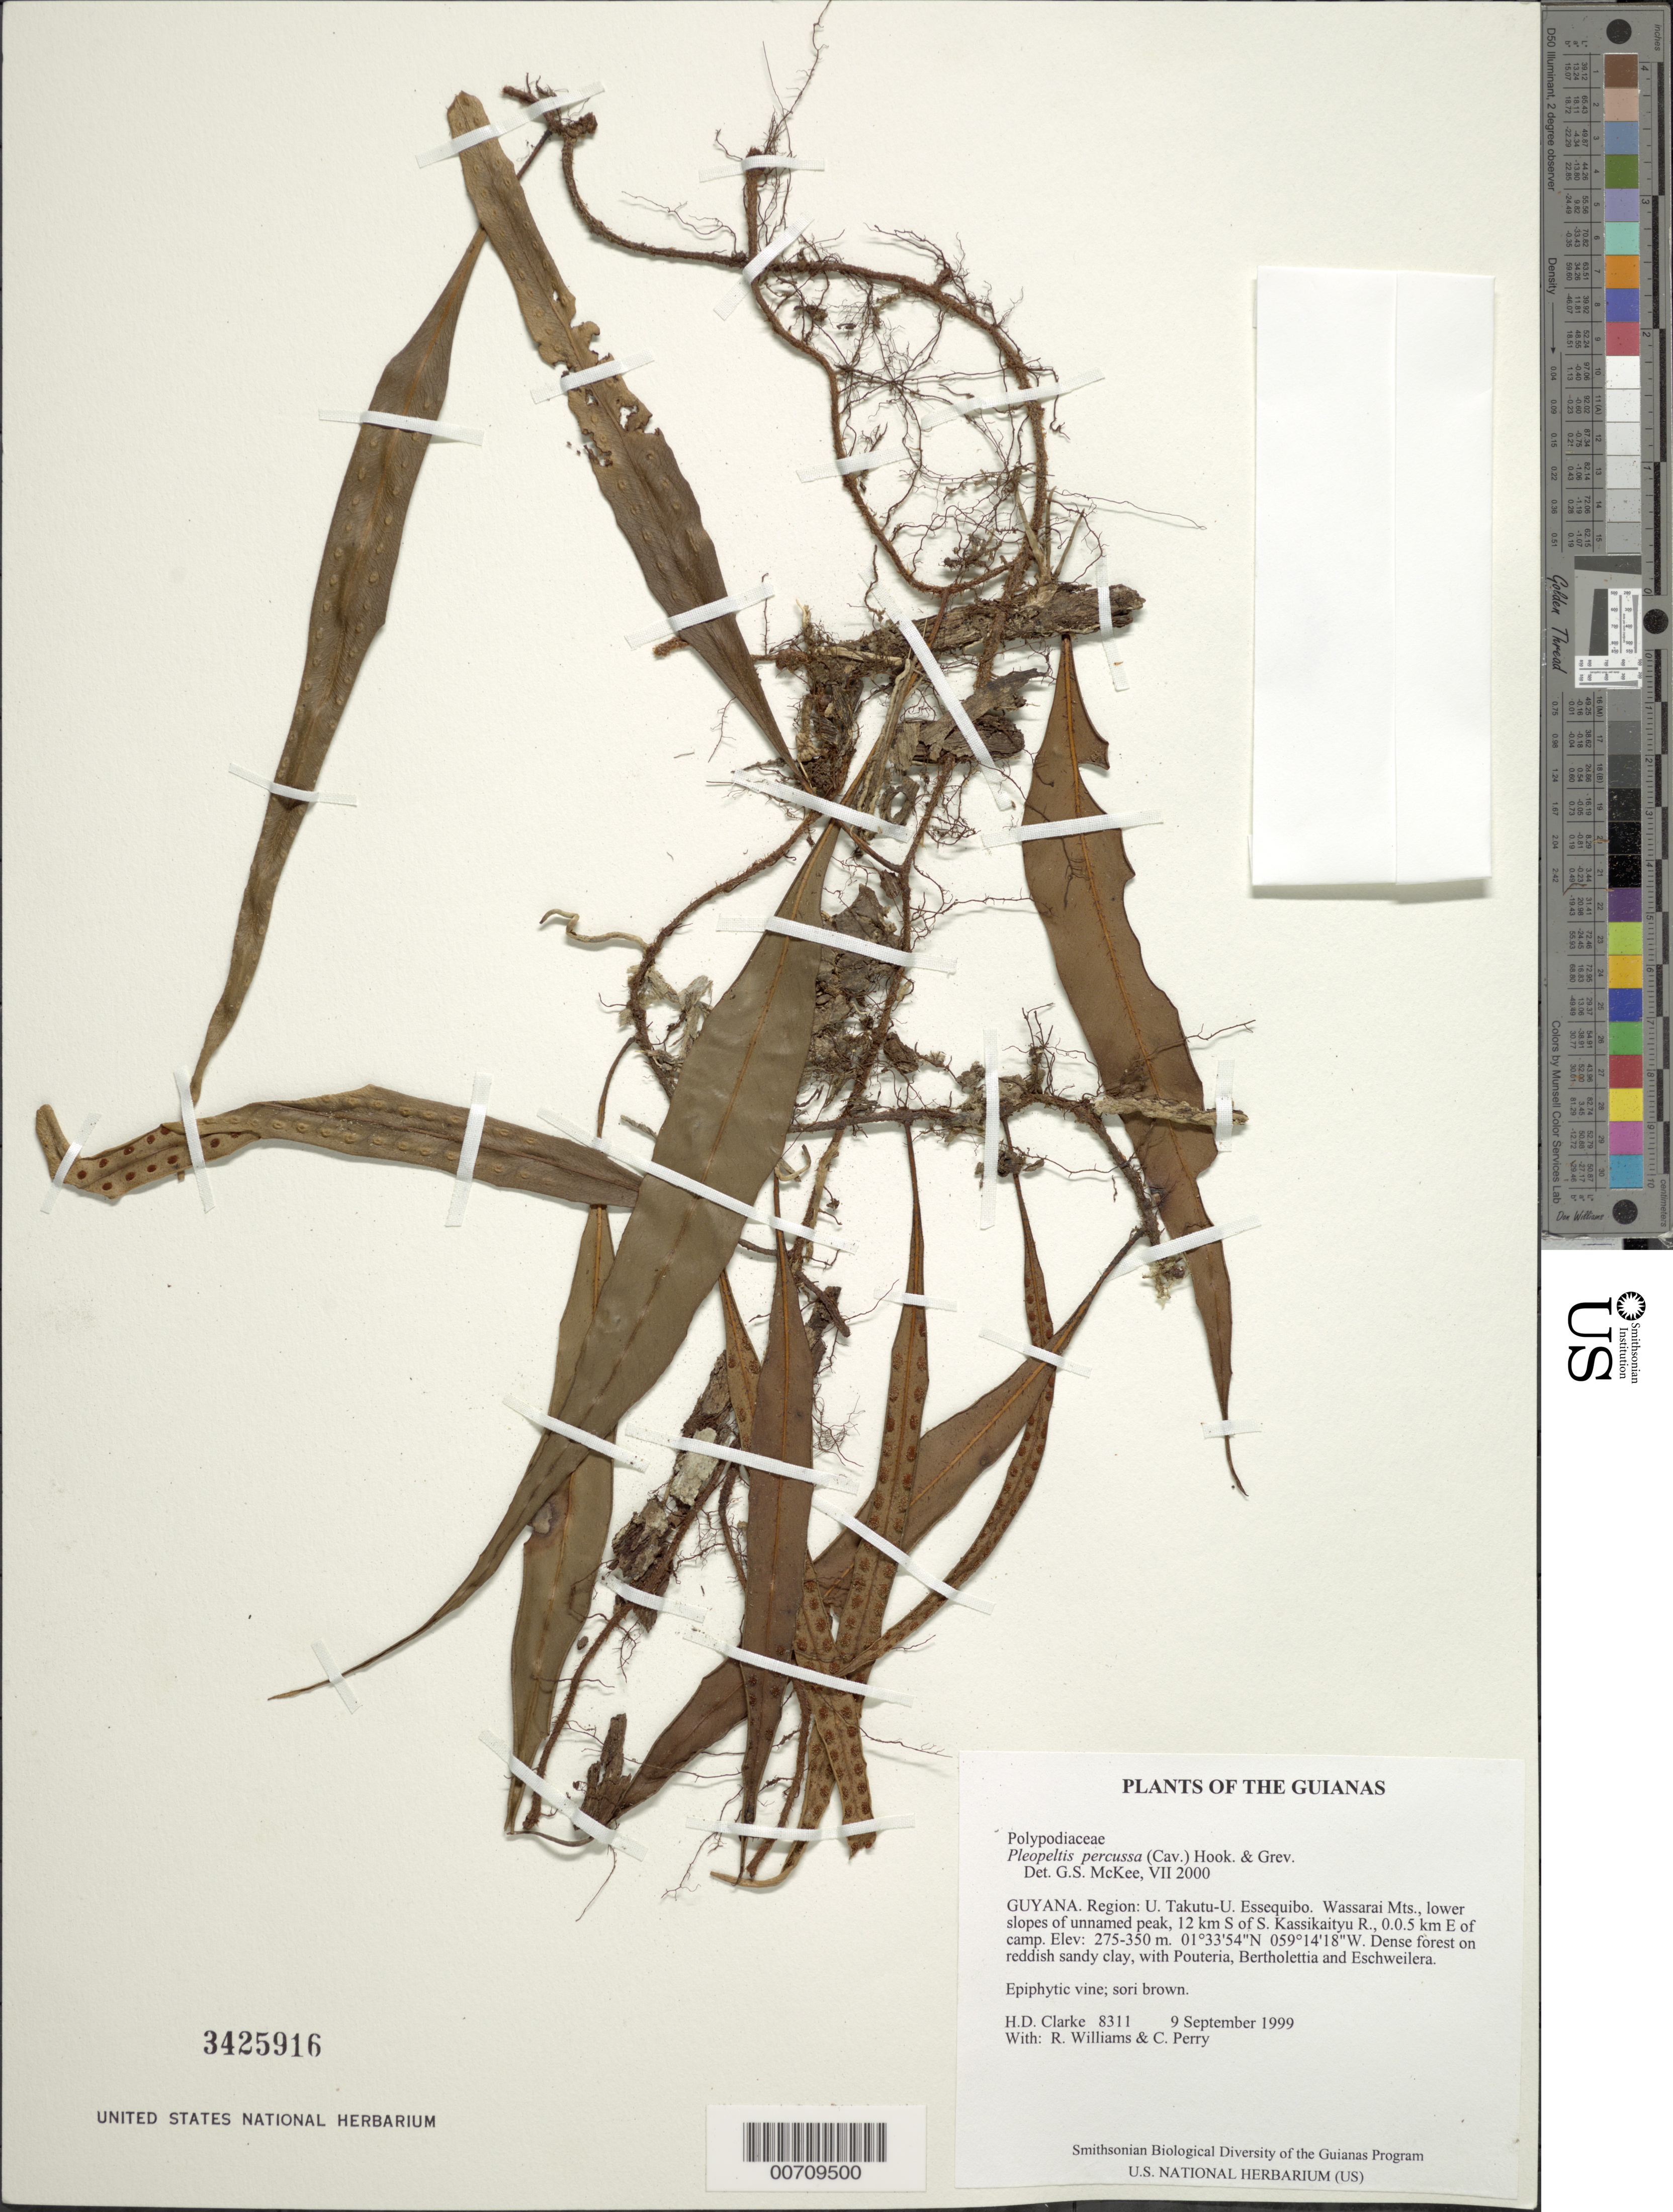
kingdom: Plantae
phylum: Tracheophyta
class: Polypodiopsida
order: Polypodiales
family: Polypodiaceae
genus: Microgramma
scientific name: Microgramma percussa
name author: (Cav.) de la Sota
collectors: H. D. Clarke, R. Williams & C. Perry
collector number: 8311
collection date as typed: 9 September 1999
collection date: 1999-09-09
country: Guyana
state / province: U. Takutu-U. Essequibo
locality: Wassarai Mts., lower slopes of unnamed peak, 12 km S of S. Kassikaityu R., 0.0.5 km E of camp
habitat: Dense forest on reddish sandy clay, with Pouteria, Bertholettia and Eschweilera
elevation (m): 275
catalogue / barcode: US 3425916